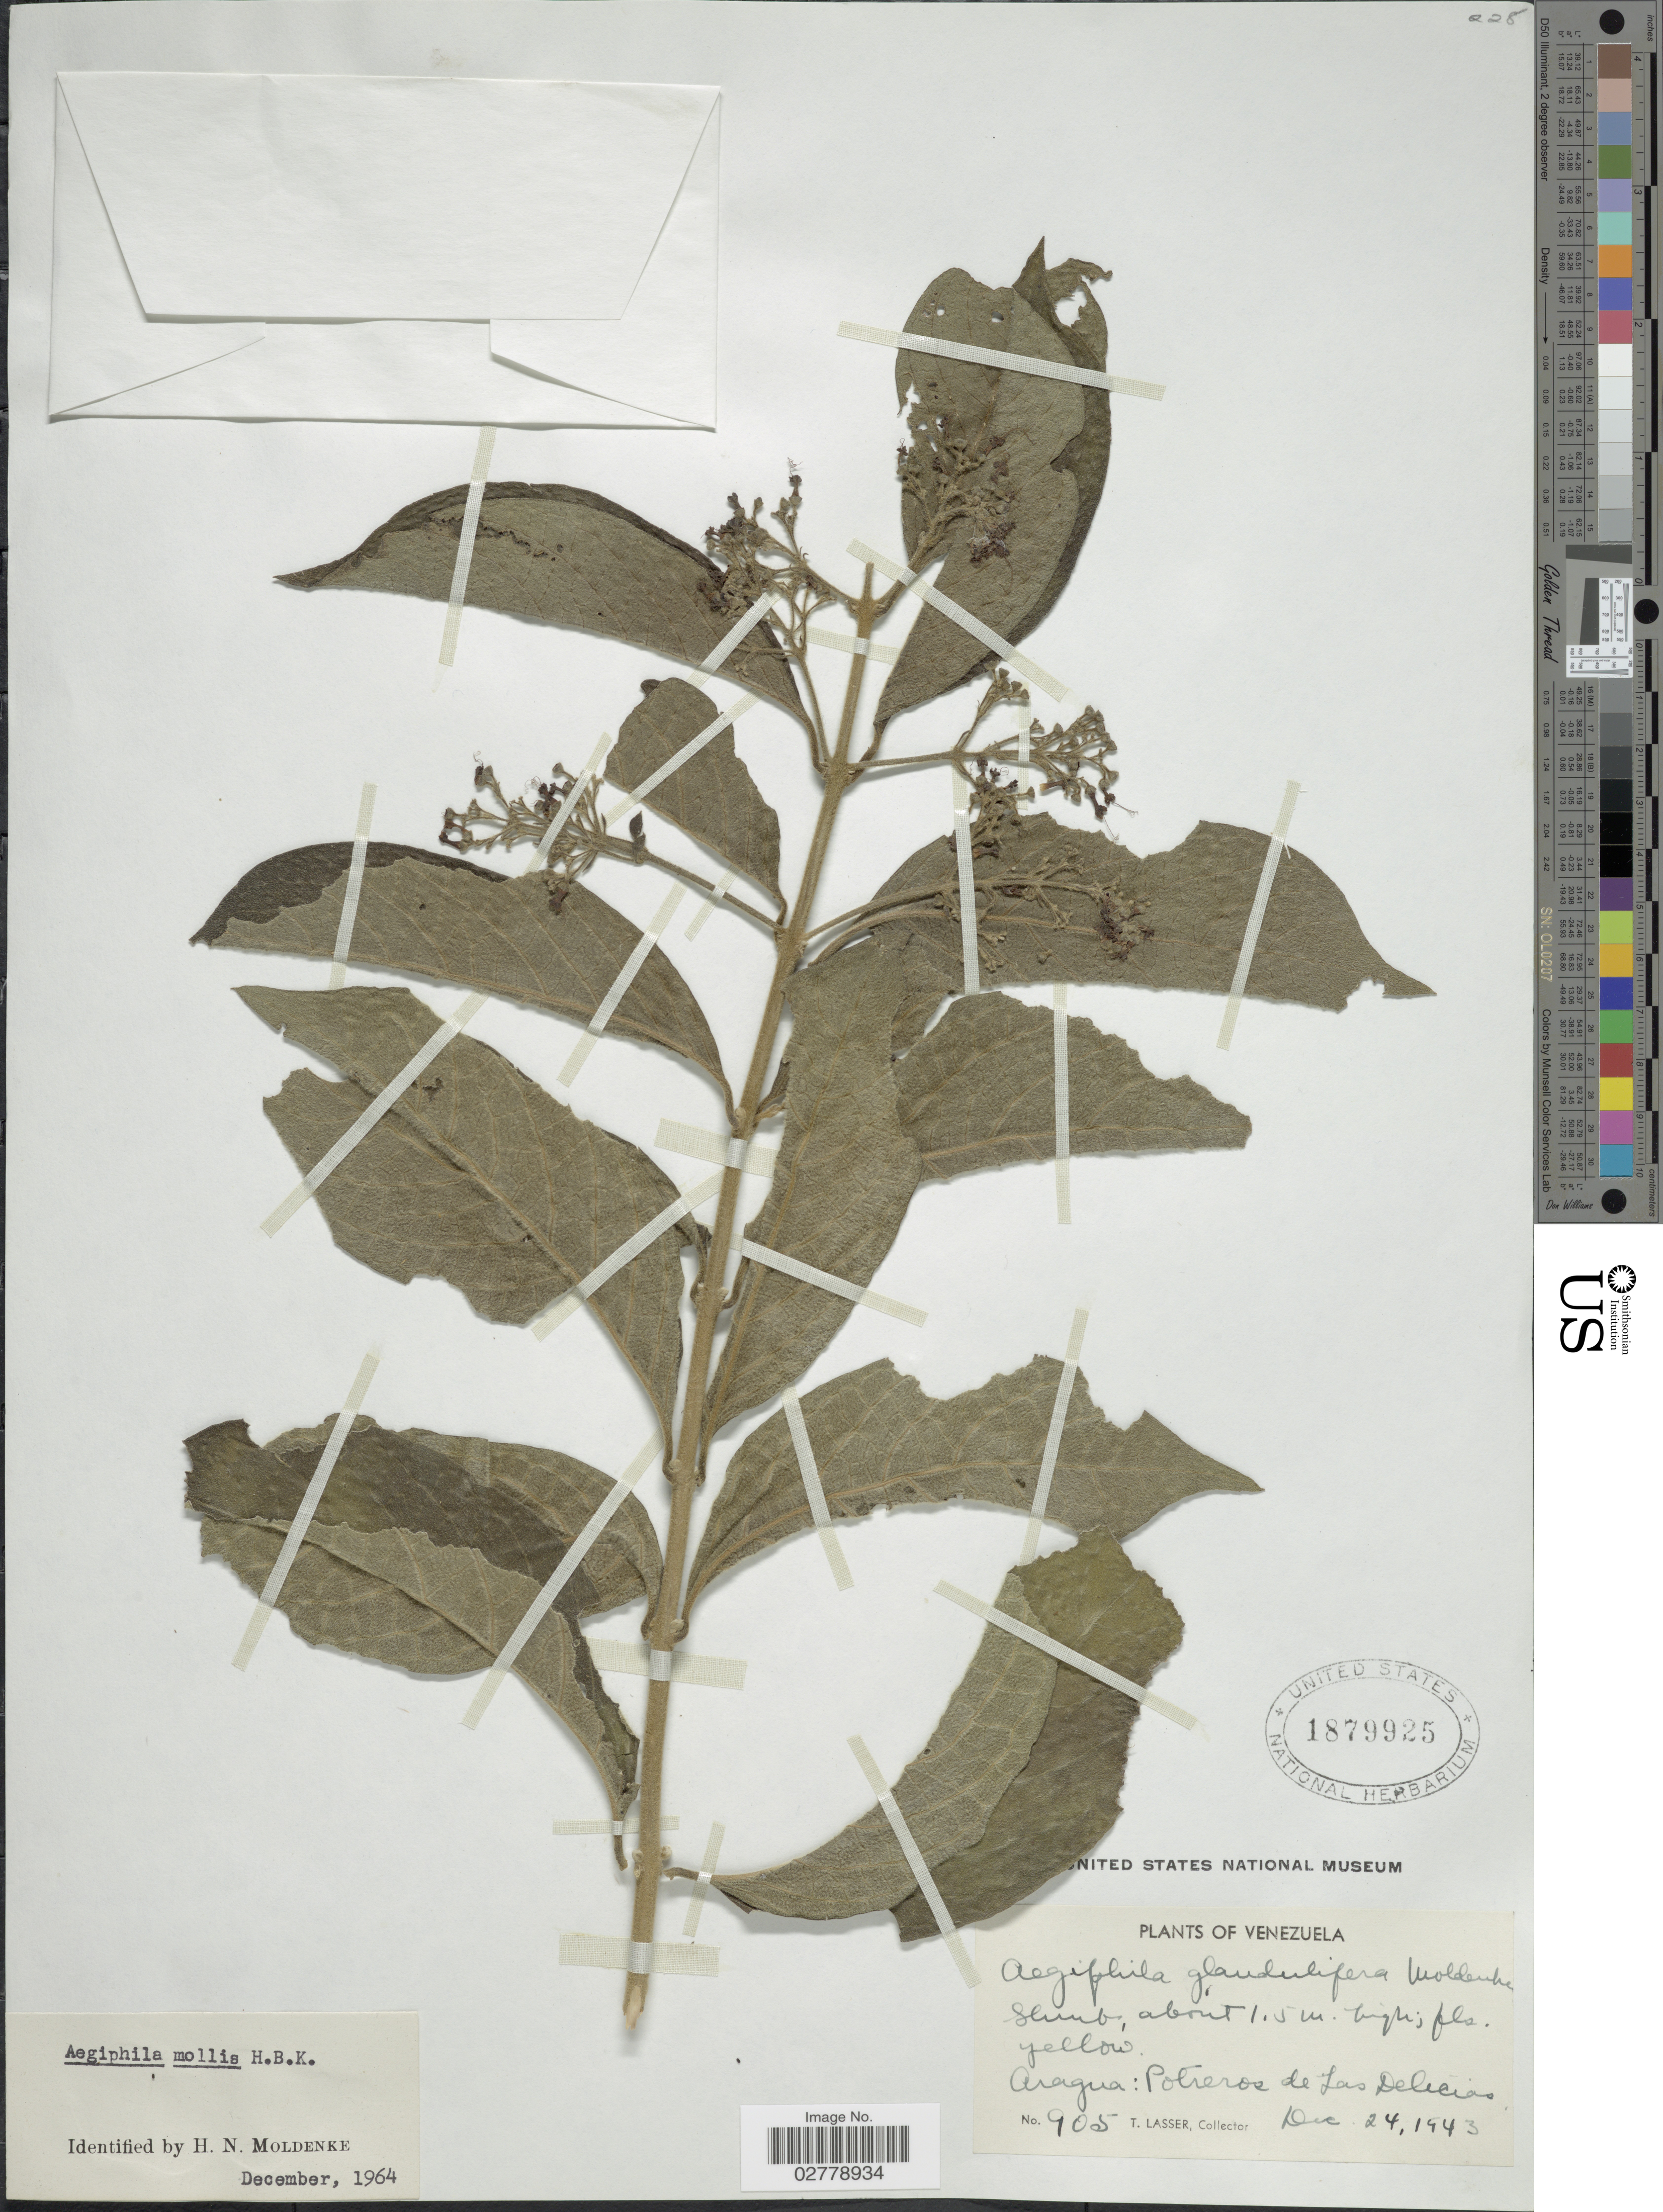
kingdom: Plantae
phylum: Tracheophyta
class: Magnoliopsida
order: Lamiales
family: Lamiaceae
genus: Aegiphila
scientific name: Aegiphila mollis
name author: Kunth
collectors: T. Lasser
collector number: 905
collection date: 1943-12-24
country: Venezuela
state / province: Aragua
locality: Potreros de Las Delicias.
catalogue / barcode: US 1879925